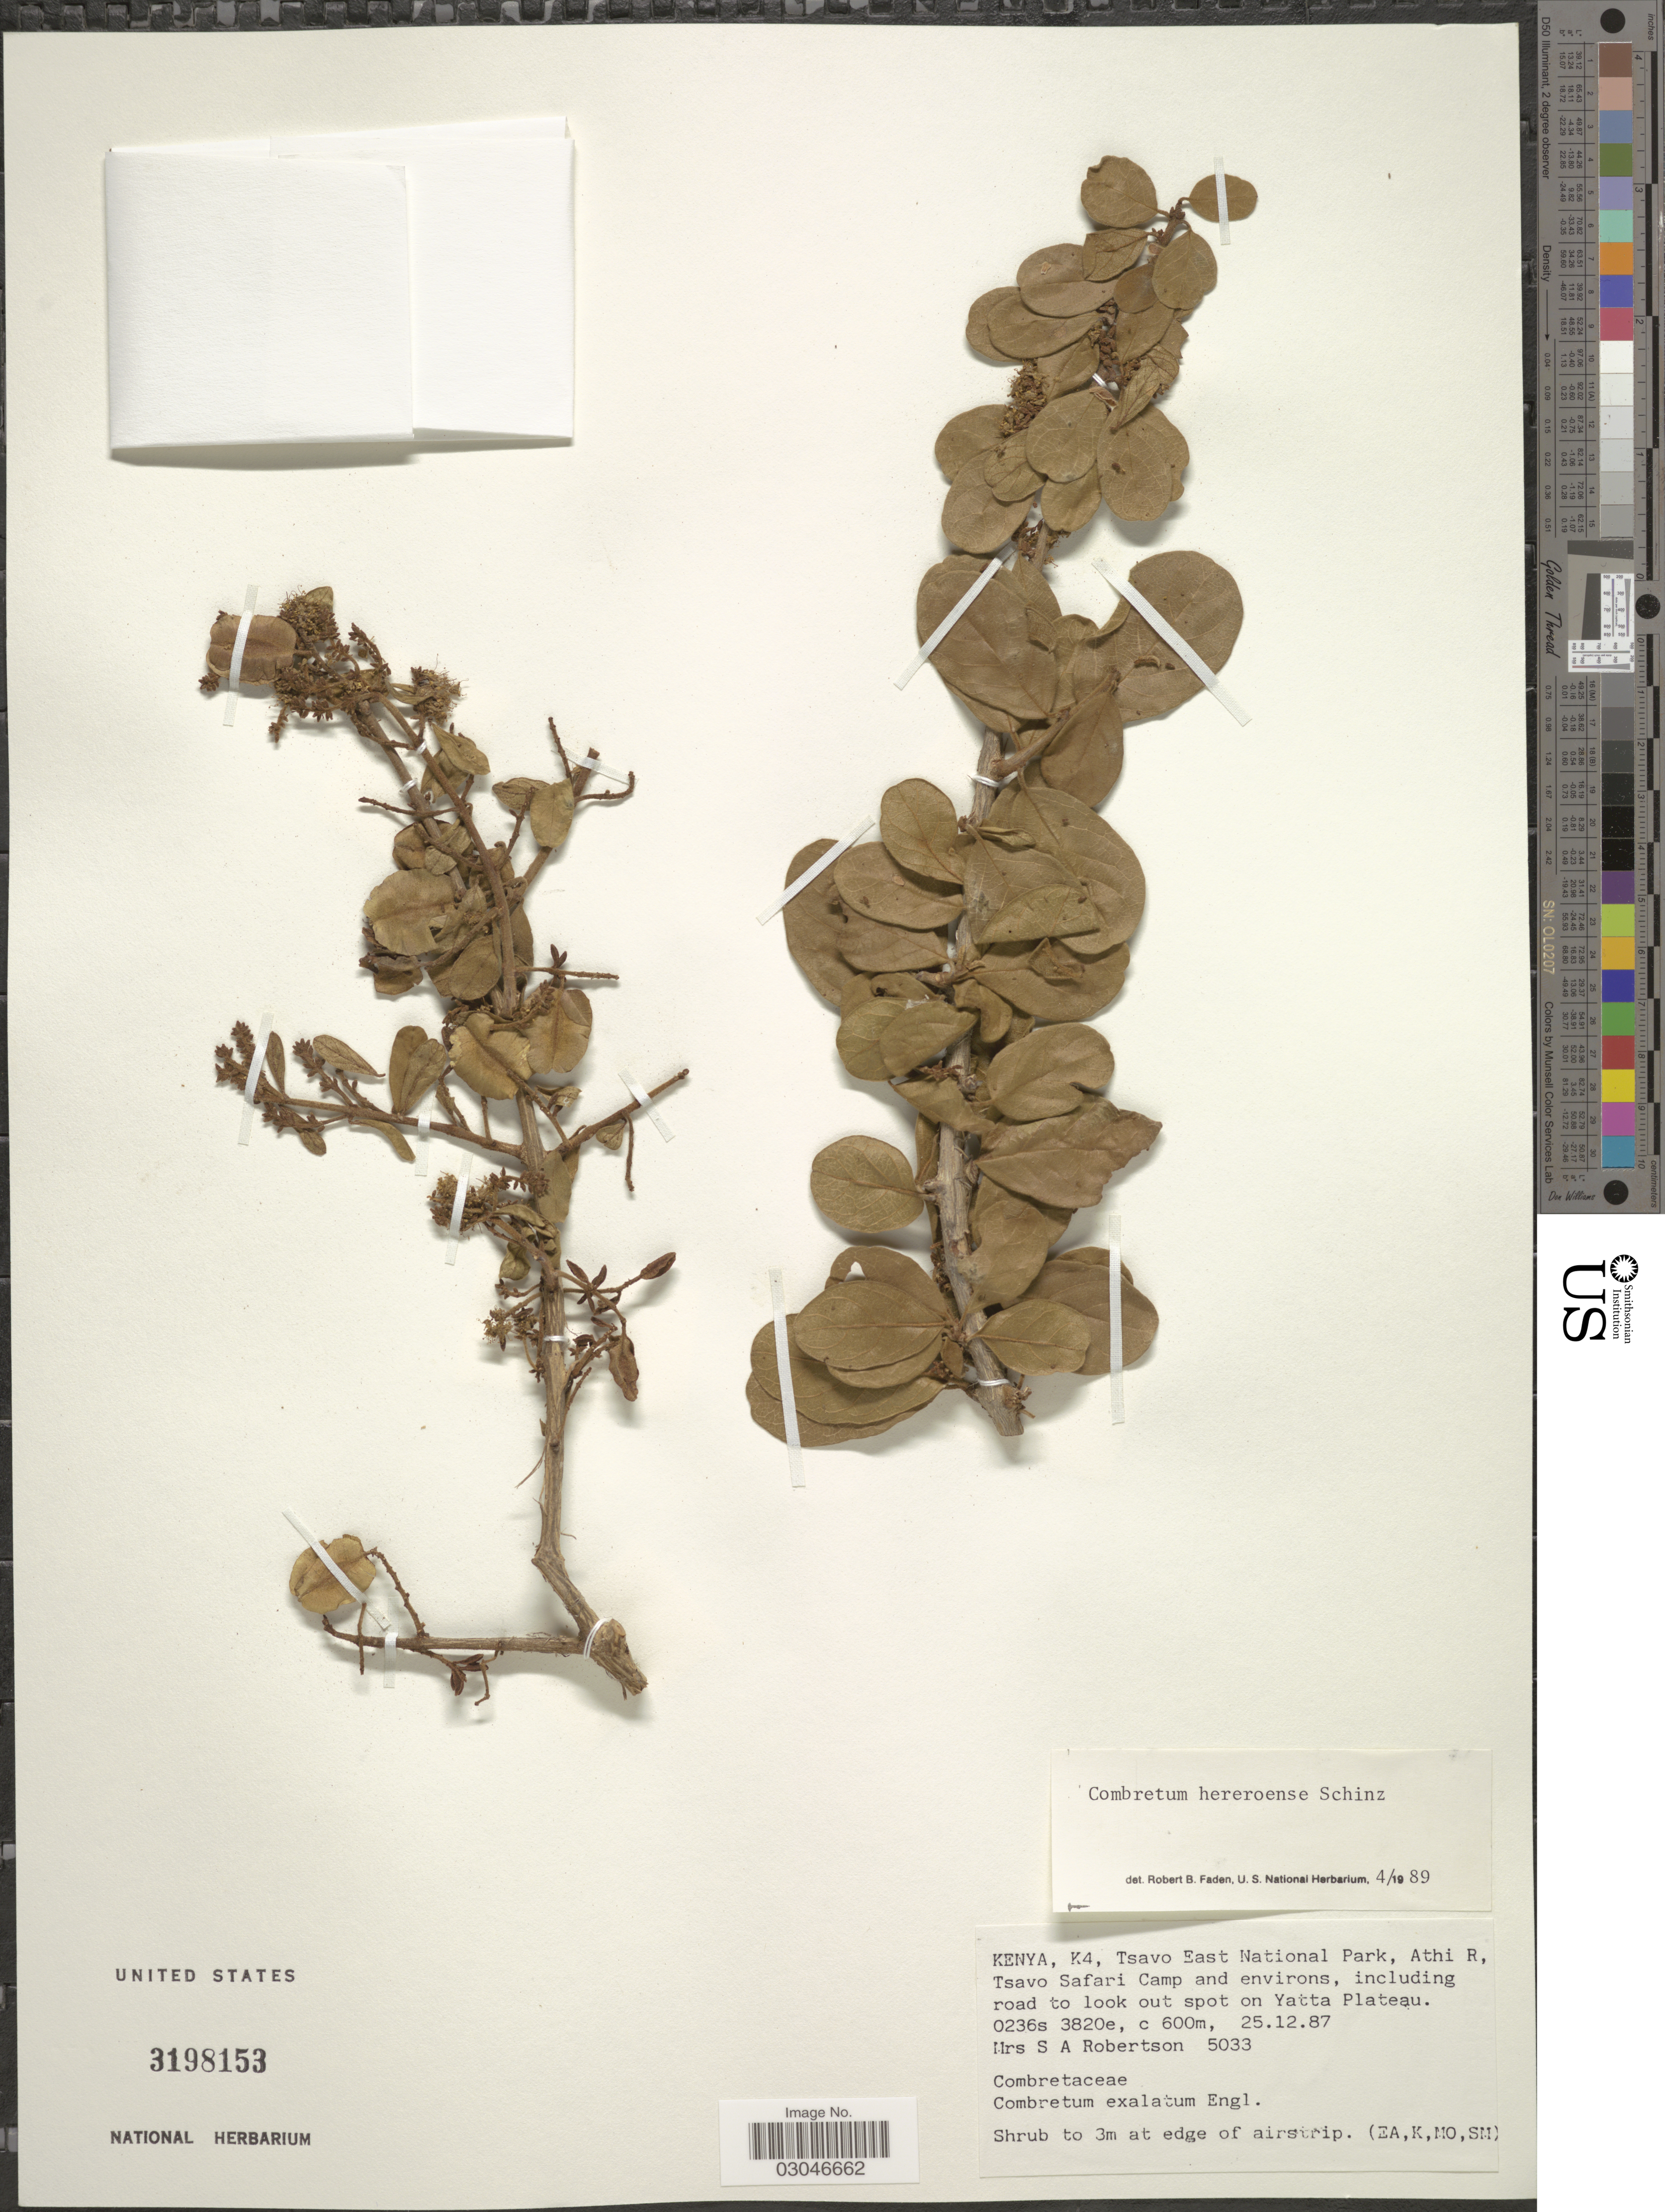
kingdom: Plantae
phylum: Tracheophyta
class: Magnoliopsida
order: Myrtales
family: Combretaceae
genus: Combretum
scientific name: Combretum hereroense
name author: Schinz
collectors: S. Robertson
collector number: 5033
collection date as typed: Transcribed d/m/y: 25/12/87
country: Kenya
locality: K4, Tsavo East National Park, Athi R, Tsavo Safari Camp and environs, including road to look out spot on Yatta Plateau.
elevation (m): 600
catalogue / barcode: US 3198153